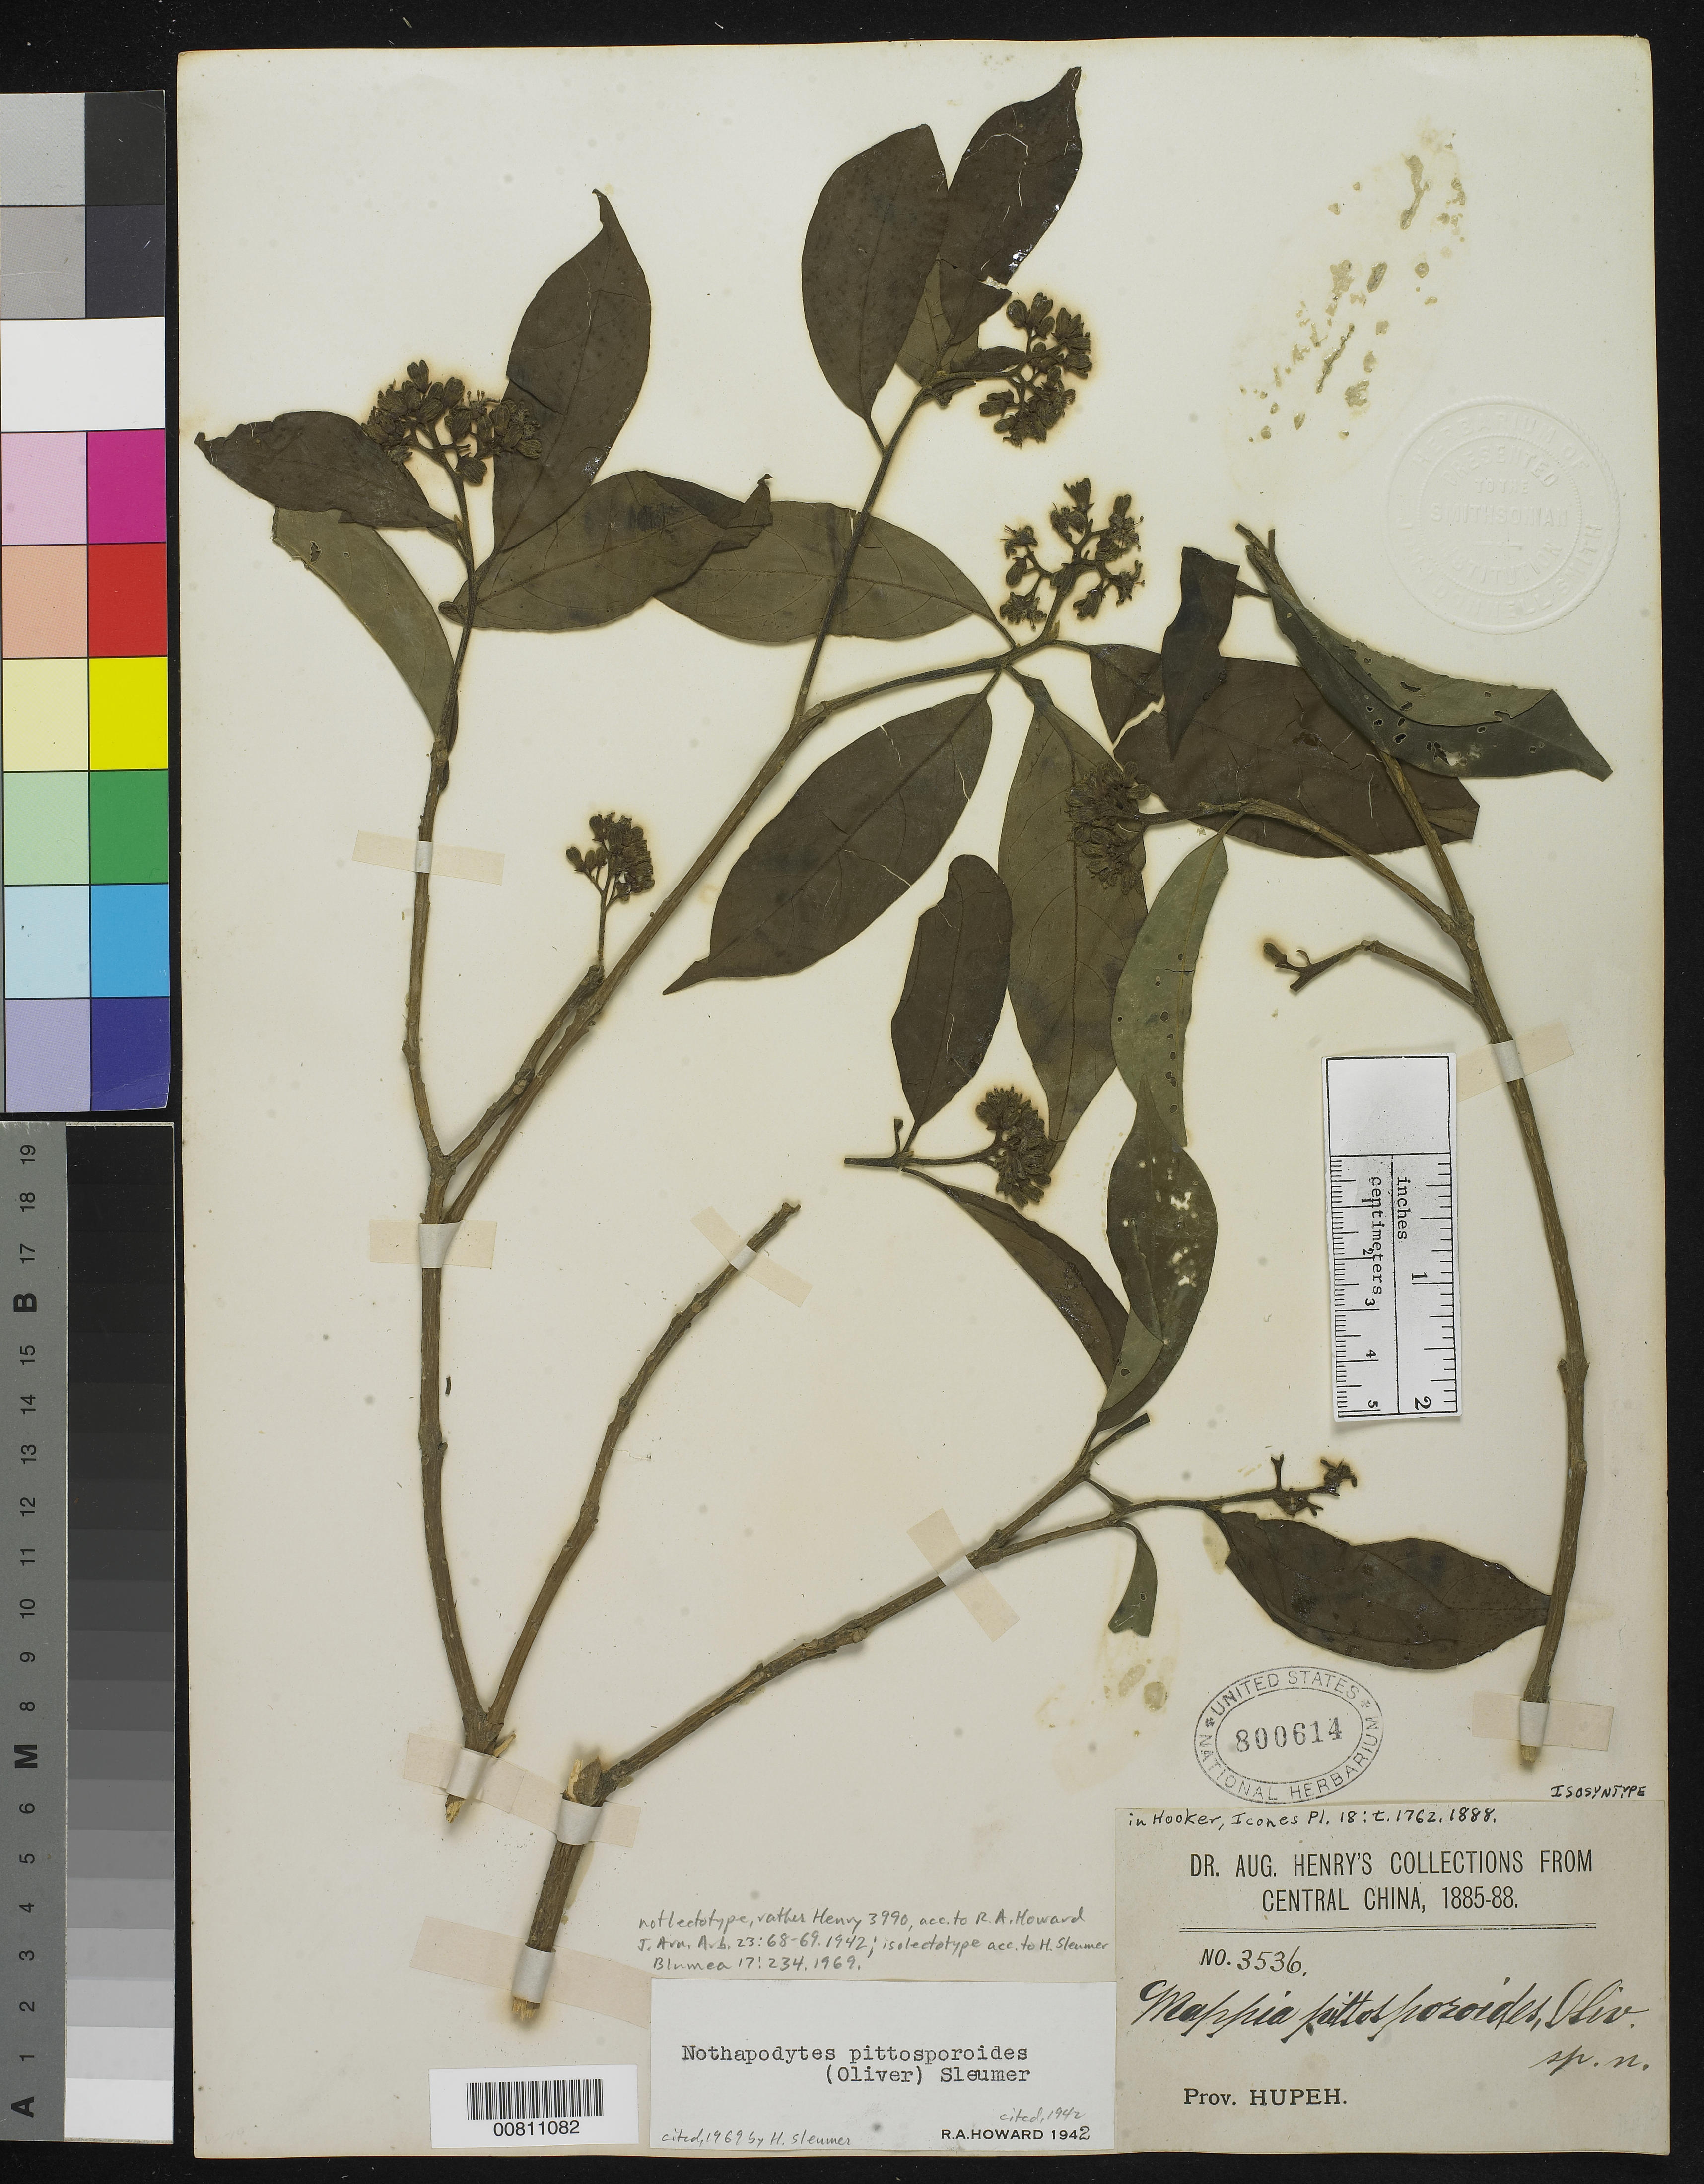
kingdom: Plantae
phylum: Tracheophyta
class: Magnoliopsida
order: Icacinales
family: Icacinaceae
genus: Mappia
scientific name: Mappia pittosporoides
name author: Oliv.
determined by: Howard, R. A.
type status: Isosyntype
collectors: A. Henry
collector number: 3536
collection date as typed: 1885 to 1888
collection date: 1885/1888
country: China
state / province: Hubei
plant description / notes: Cited 1942 by R.A. Howard and 1969 by H. Sleumer.; Henry 3536 (at A) cited as "lectotype" by H. Sleumer, Blumea 17: 234 (1969) but Henry 3990 (at NY) previously cited as "type" (and thus effectively lectotypified) by R.A. Howard, J. Arn. Arbor. 23: 68 (1942).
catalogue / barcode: US 800614